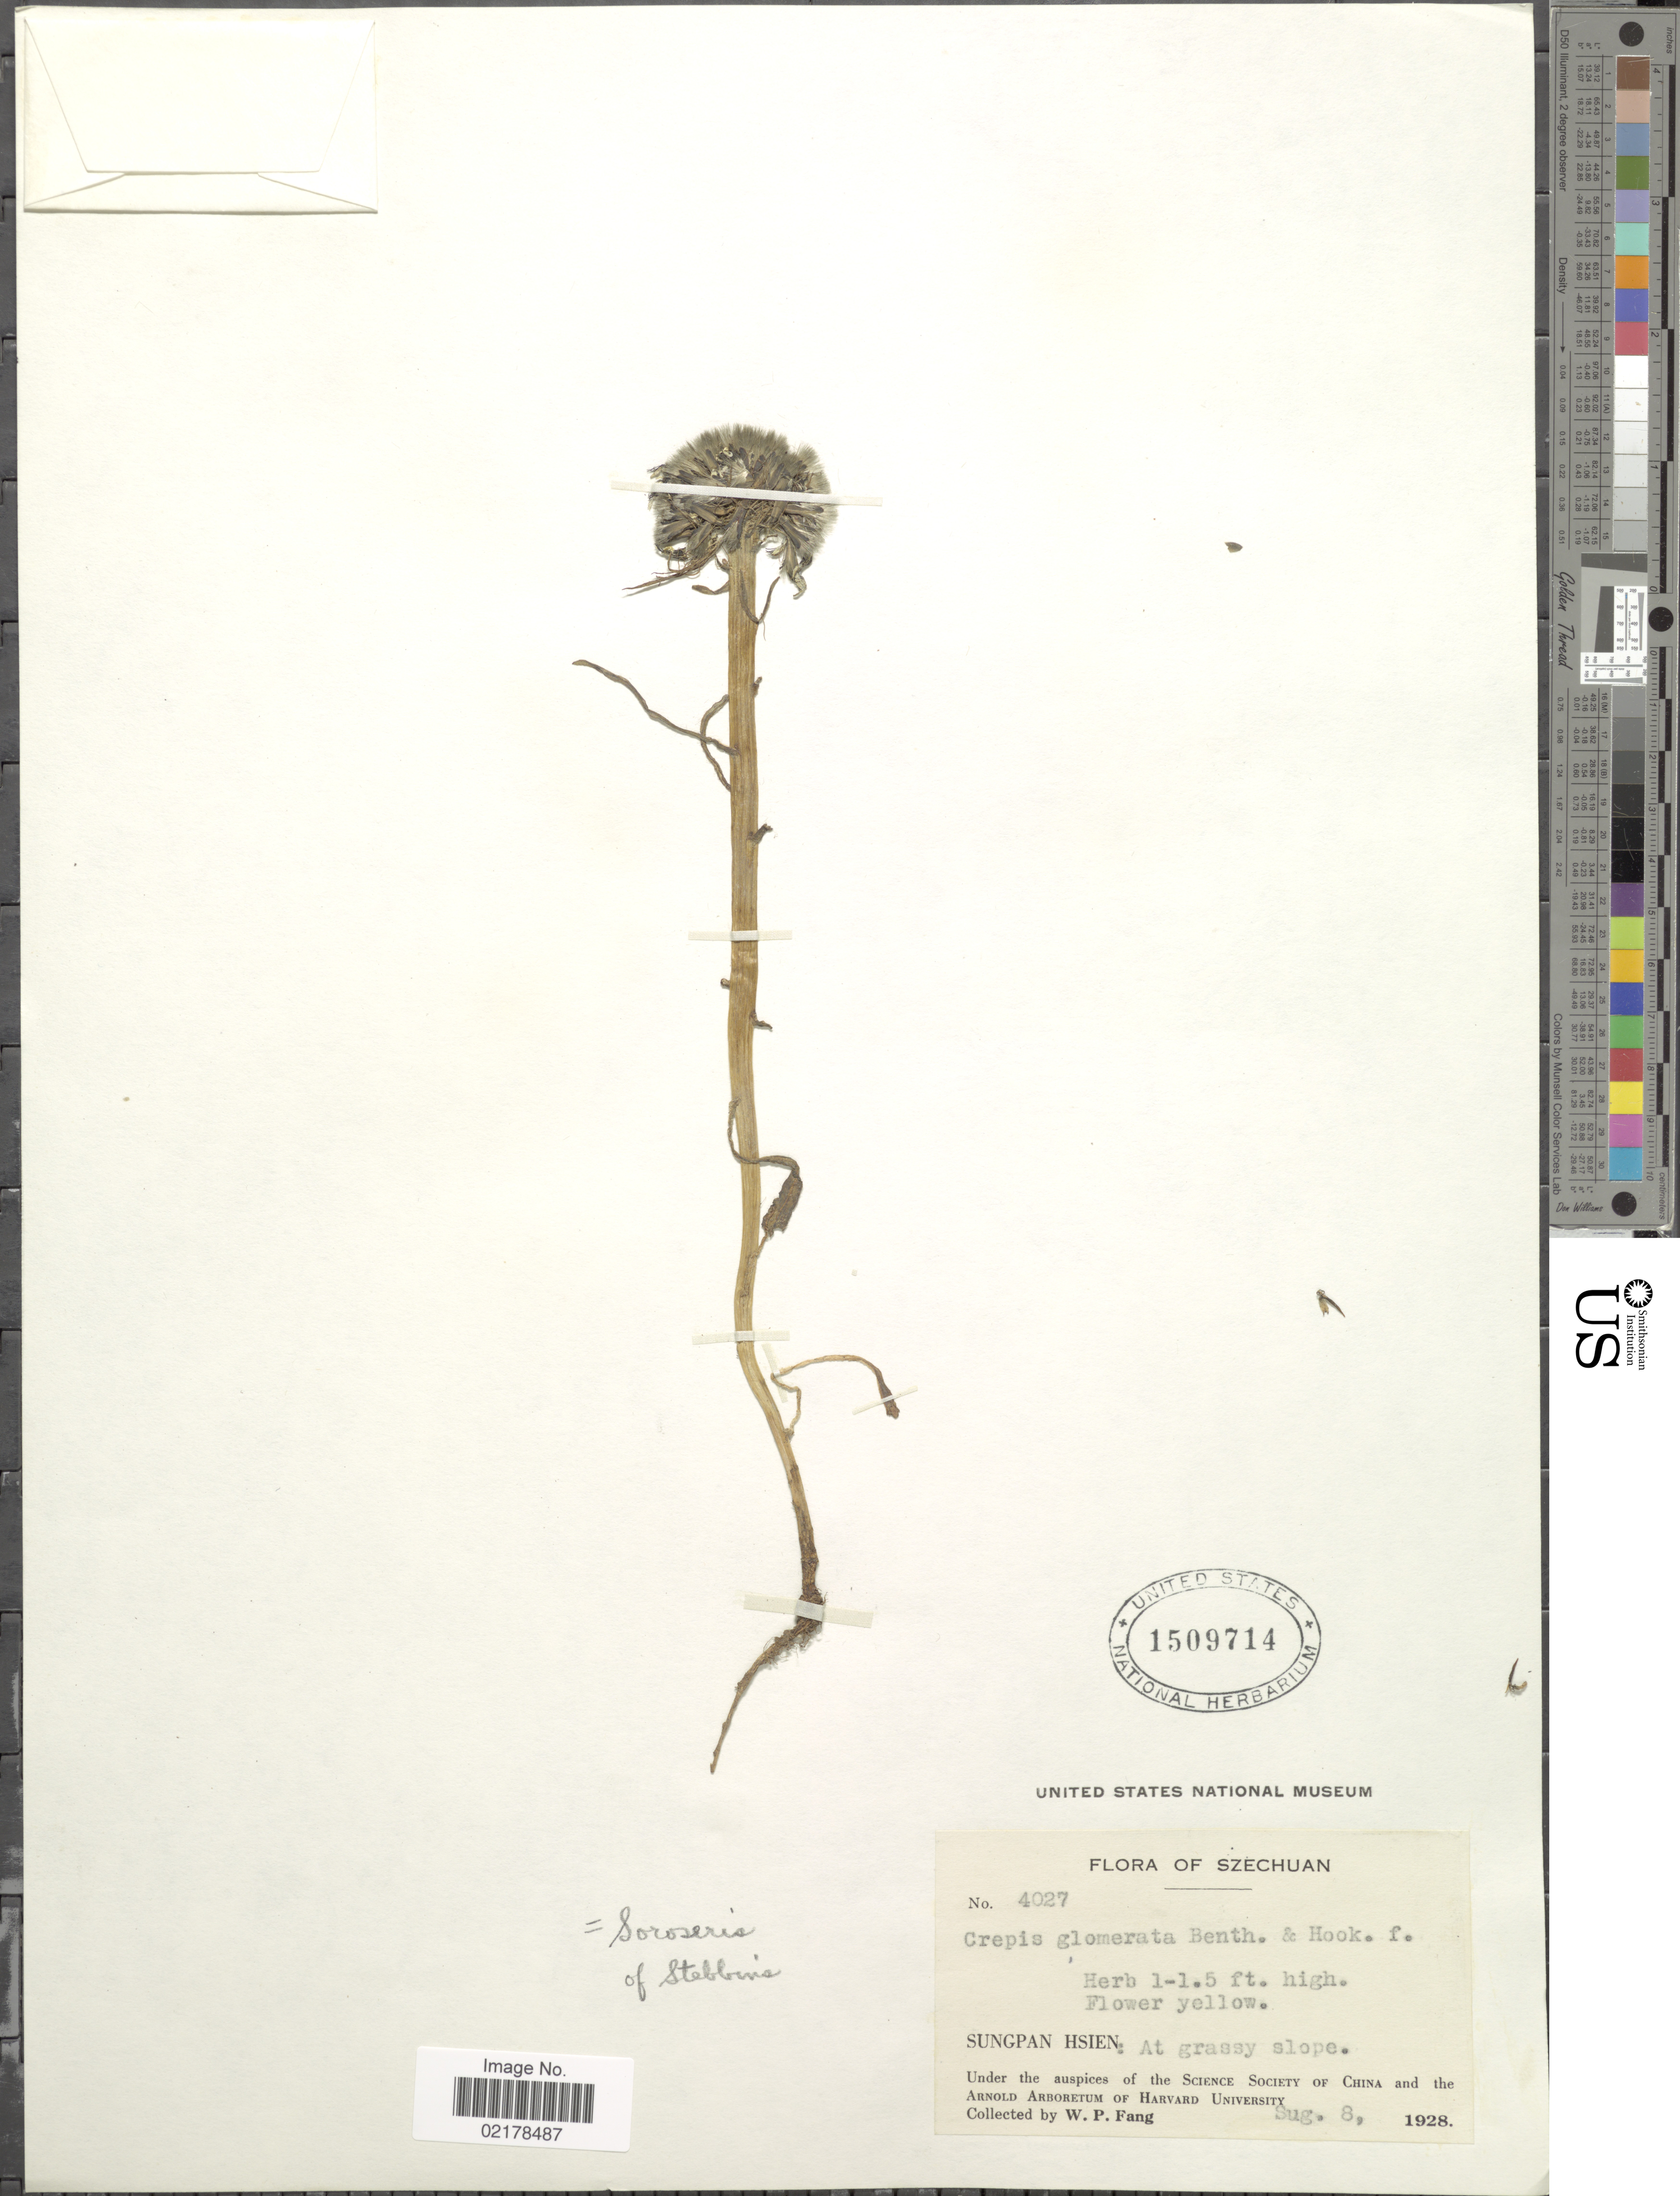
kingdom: Plantae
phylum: Tracheophyta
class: Magnoliopsida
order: Asterales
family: Asteraceae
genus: Soroseris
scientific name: Soroseris glomerata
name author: (Decne.) Stebbins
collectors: W. P. Fang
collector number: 4027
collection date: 1928-09-08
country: China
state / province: Sichuan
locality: Szechuan, Sungpan Hsien: At grassy slope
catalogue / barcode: US 1509714